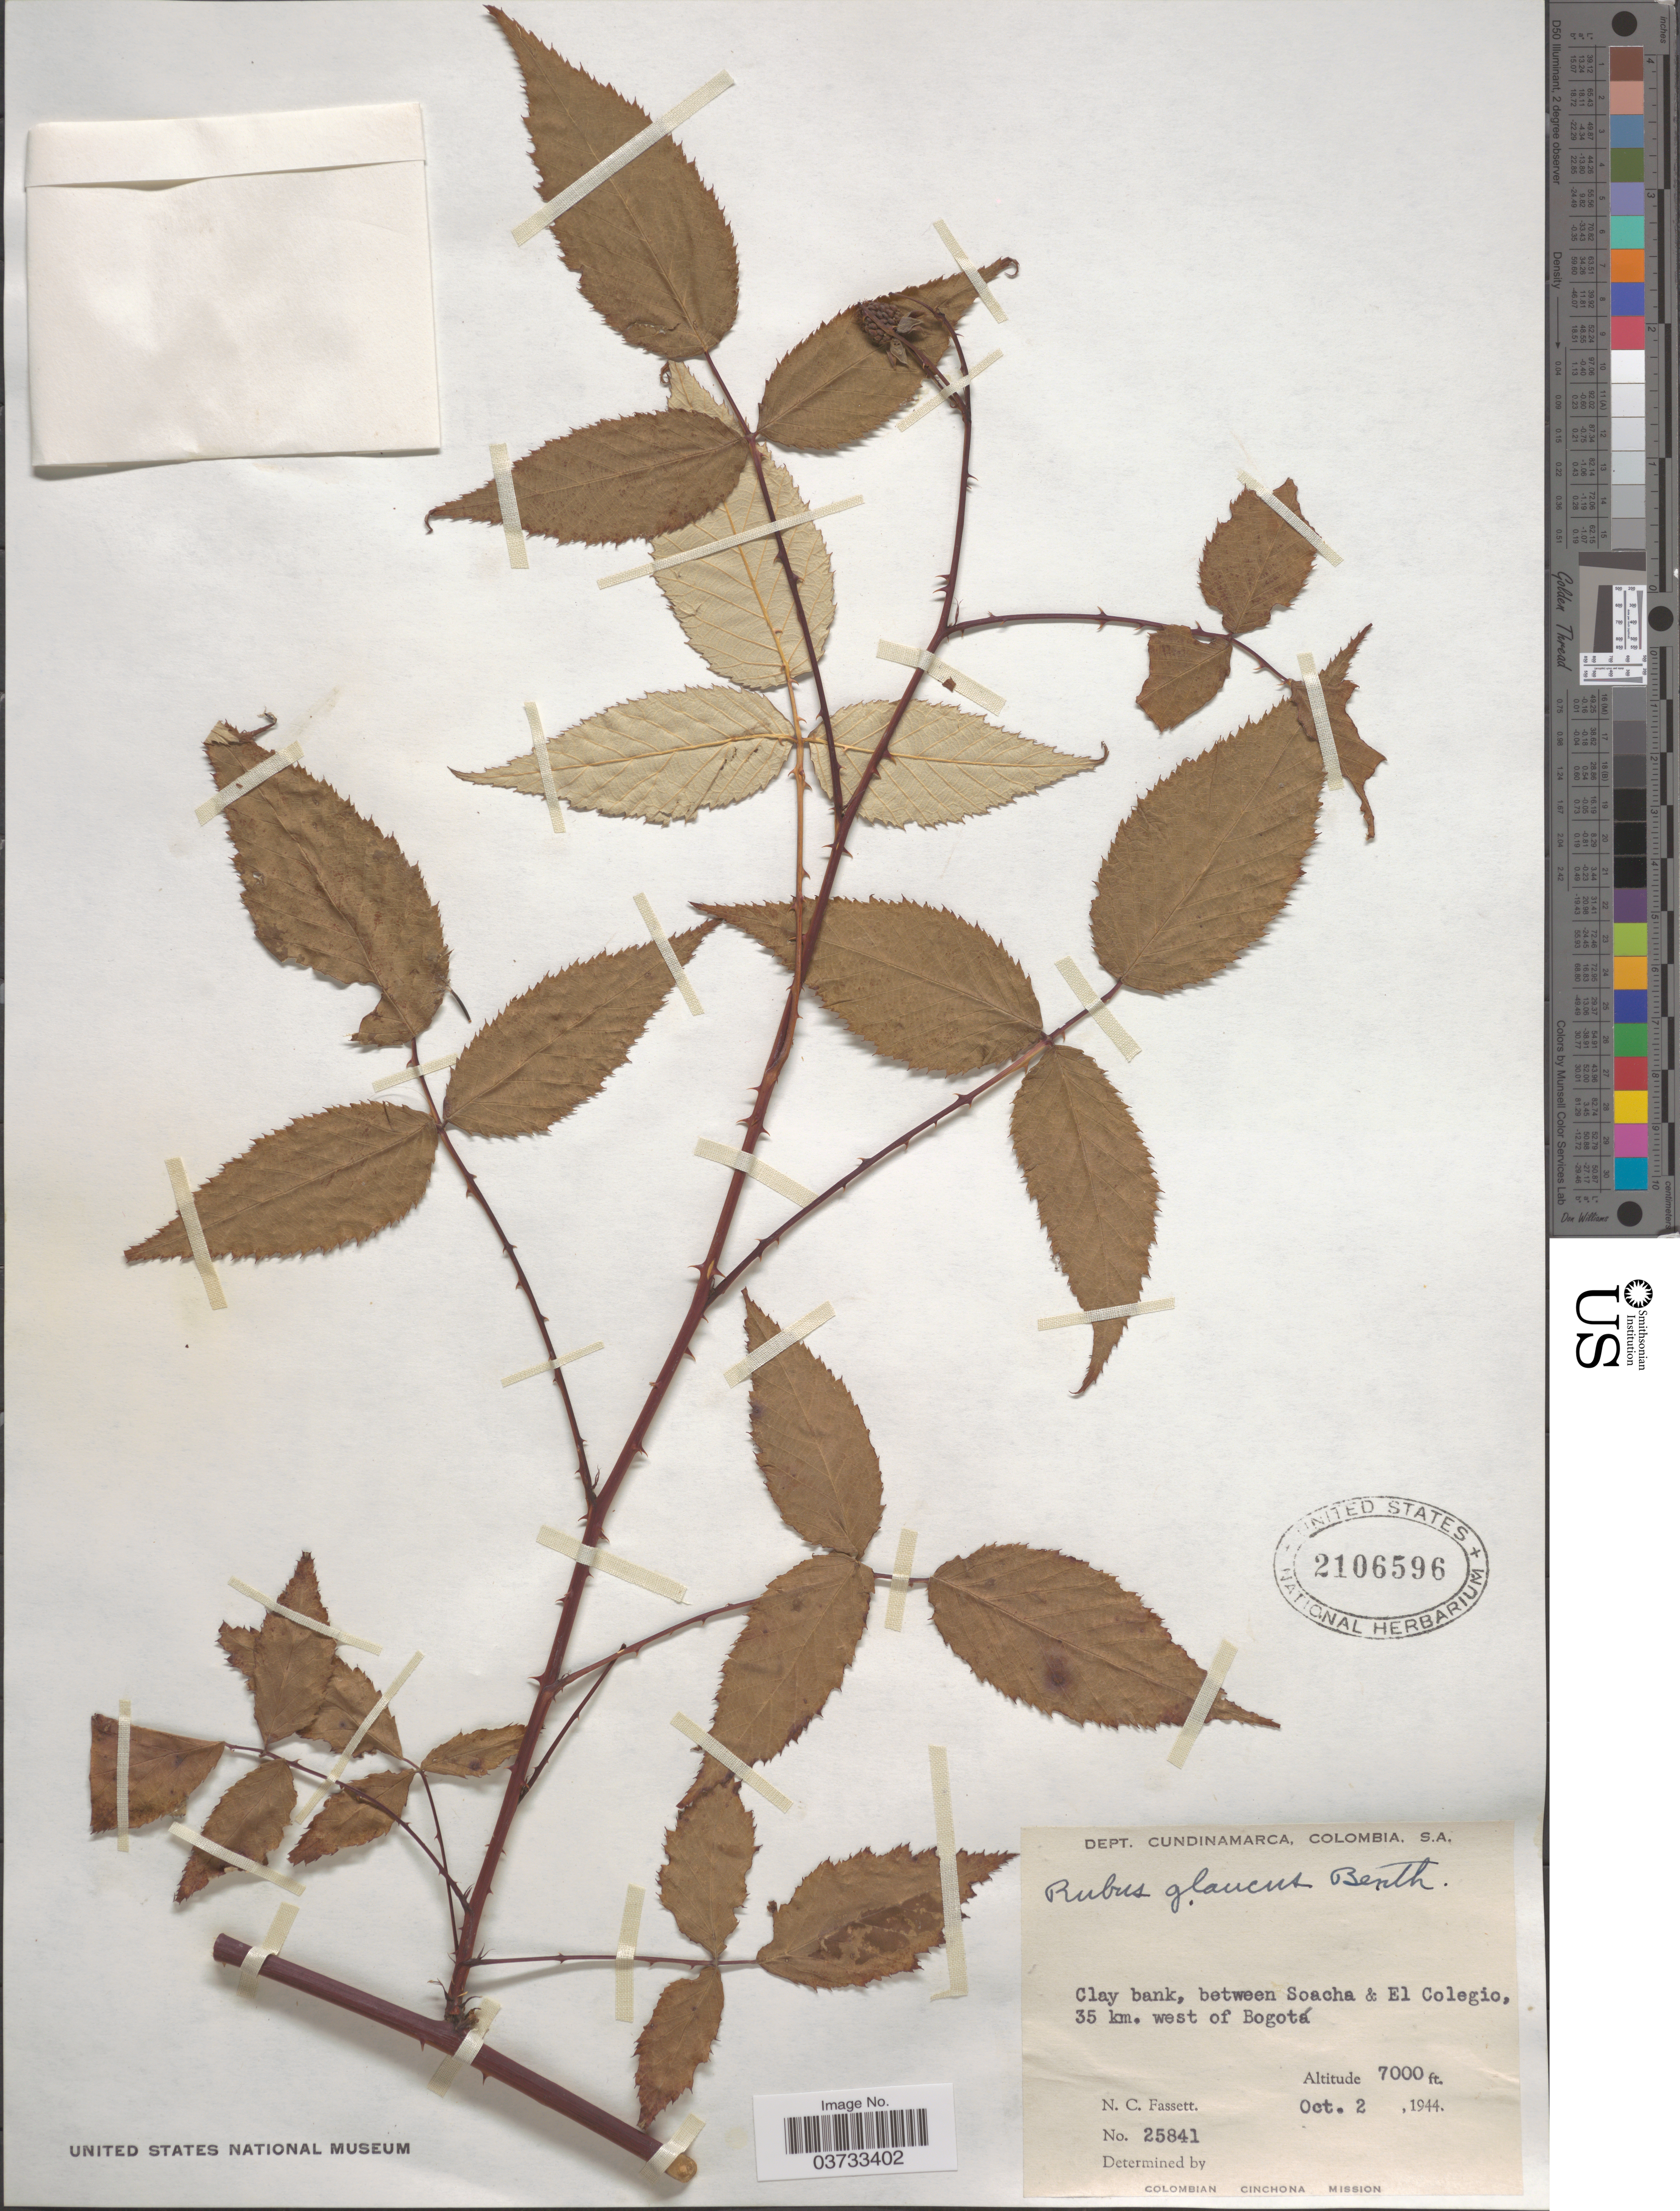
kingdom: Plantae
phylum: Tracheophyta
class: Magnoliopsida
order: Rosales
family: Rosaceae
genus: Rubus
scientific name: Rubus glaucus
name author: Benth.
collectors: N. C. Fassett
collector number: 25841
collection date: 1944-10-02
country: Colombia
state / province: Cundinamarca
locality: Dept. Cundinamarca. Clay bank, between Soacha & El Colegio, 35 km. west of Bogotá.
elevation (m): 2134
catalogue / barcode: US 2106596